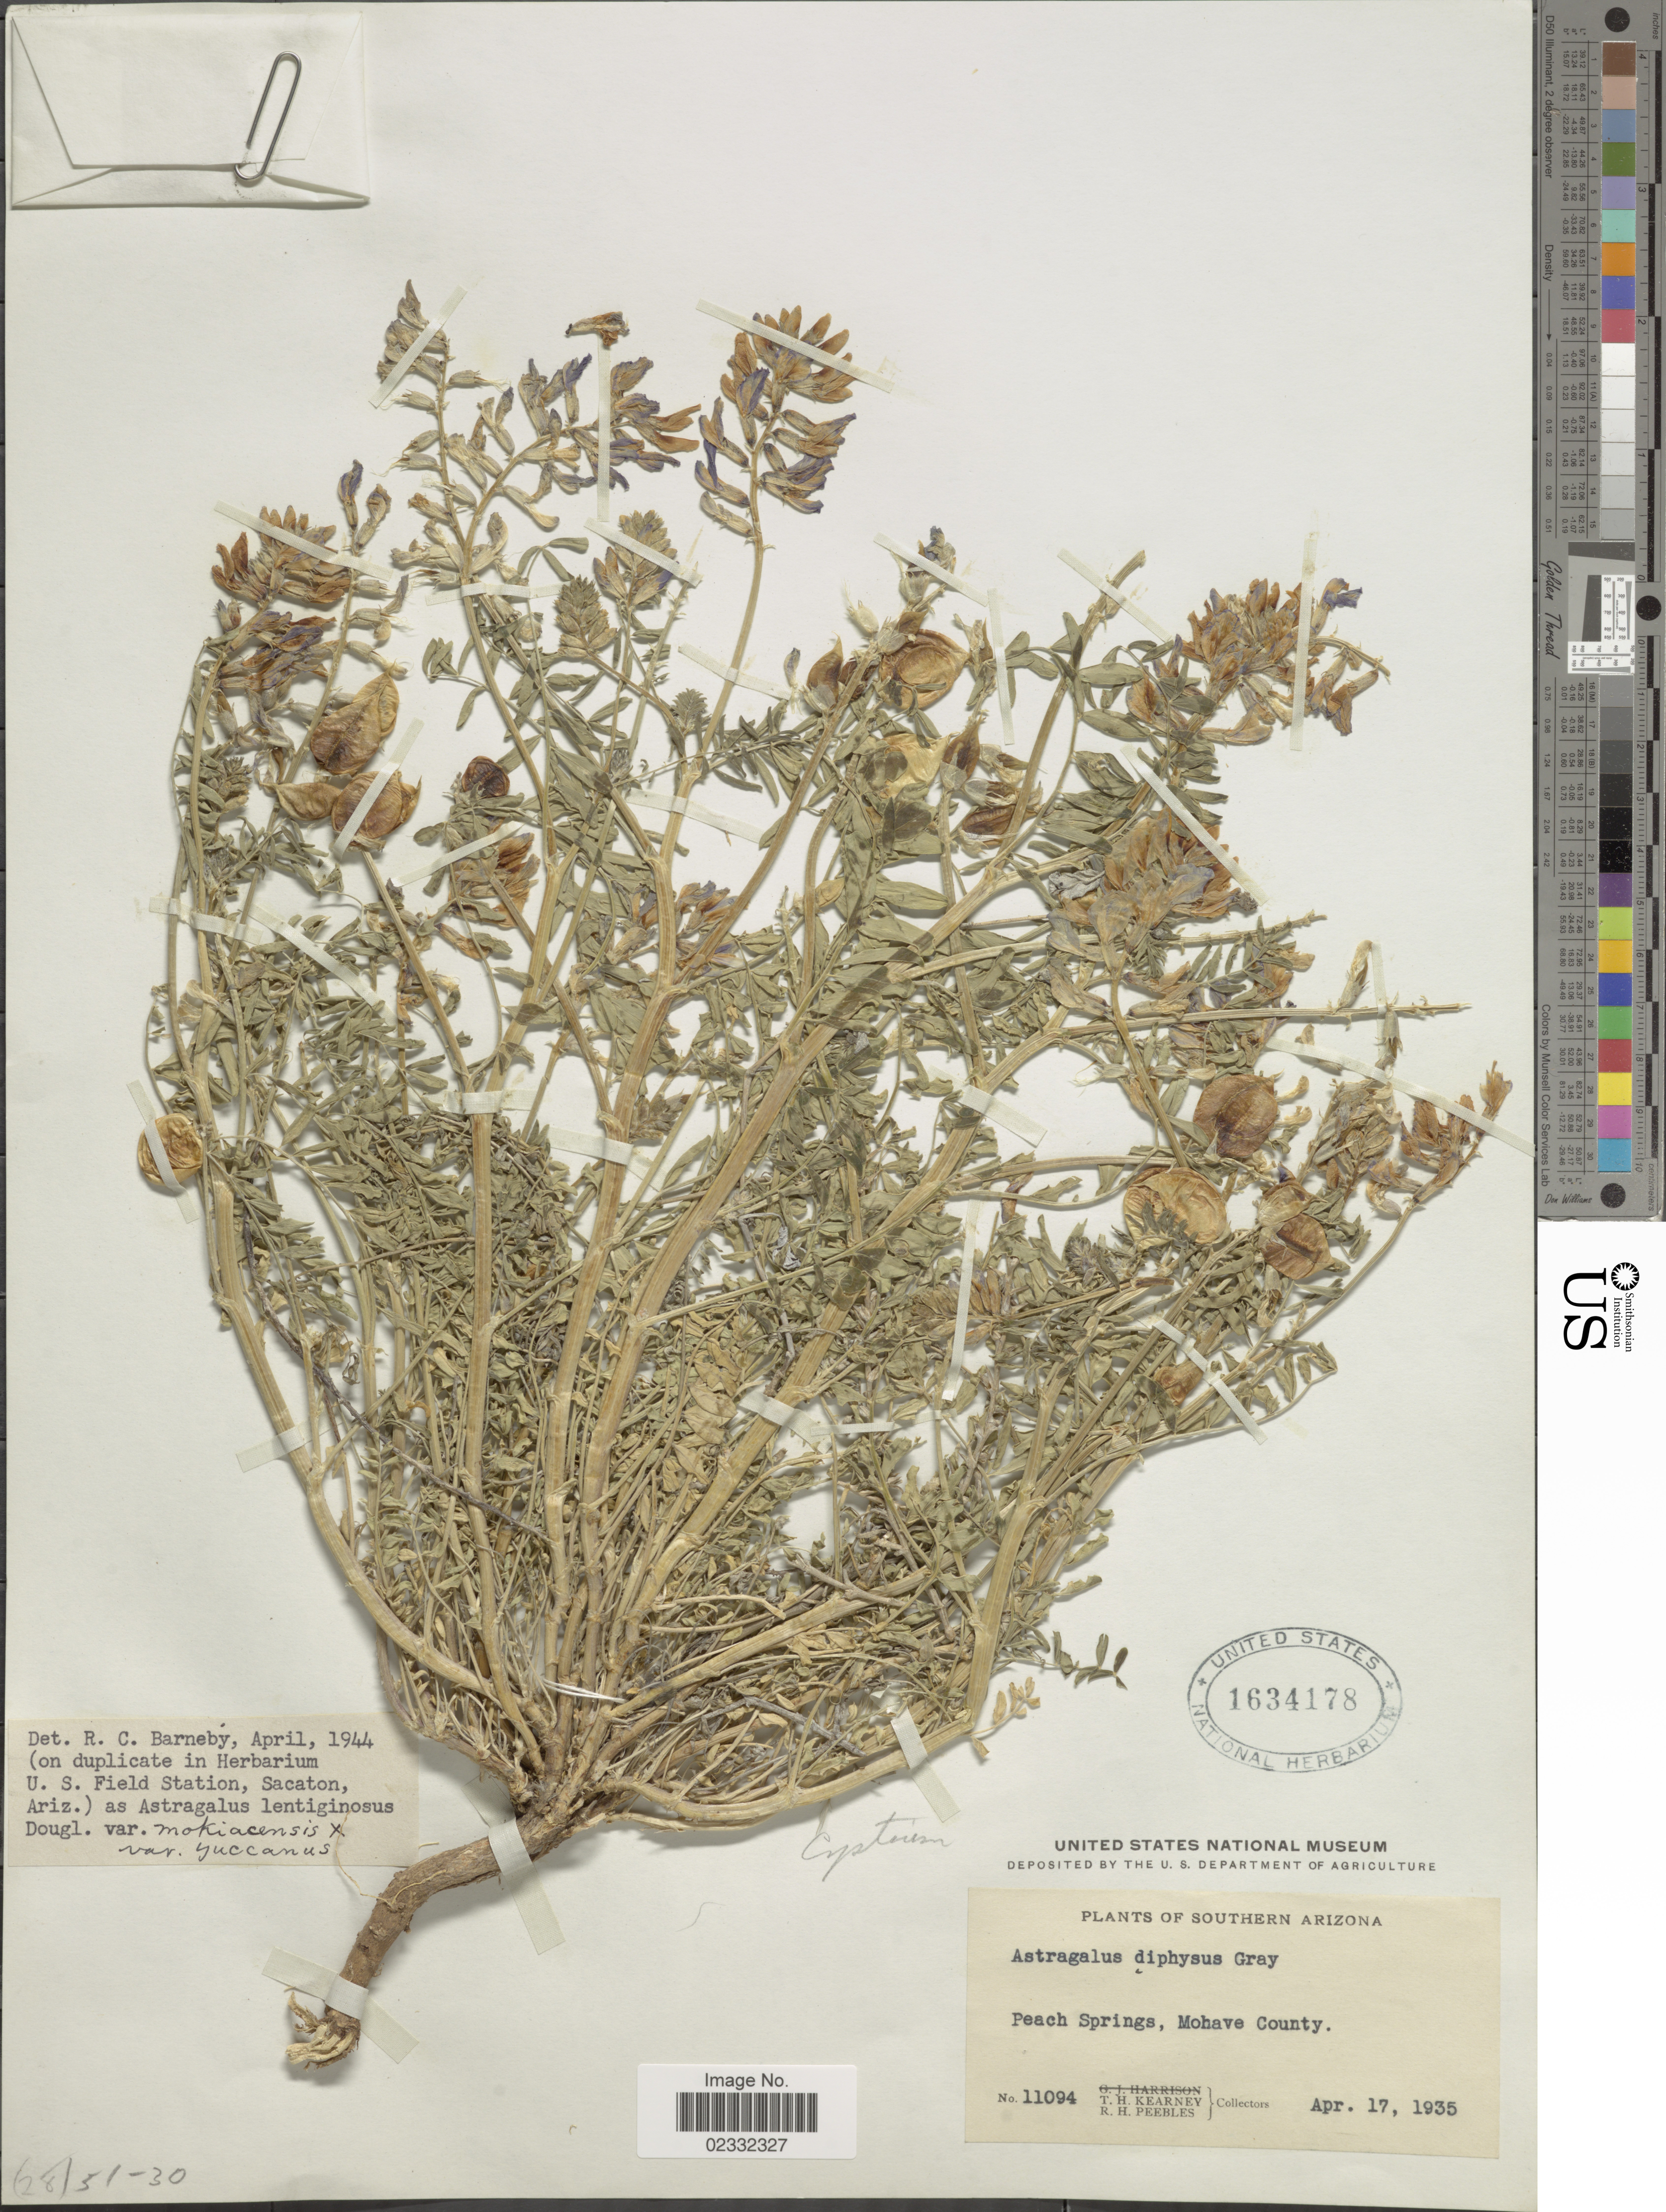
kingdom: Plantae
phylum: Tracheophyta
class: Magnoliopsida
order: Fabales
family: Fabaceae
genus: Astragalus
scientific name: Astragalus lentiginosus var. yuccanus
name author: M.E. Jones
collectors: T. H. Kearney & R. H. Peebles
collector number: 11094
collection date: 1935-04-17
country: United States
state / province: Arizona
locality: Southern Arziona, Peach Springs. Mohave County.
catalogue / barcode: US 1634178